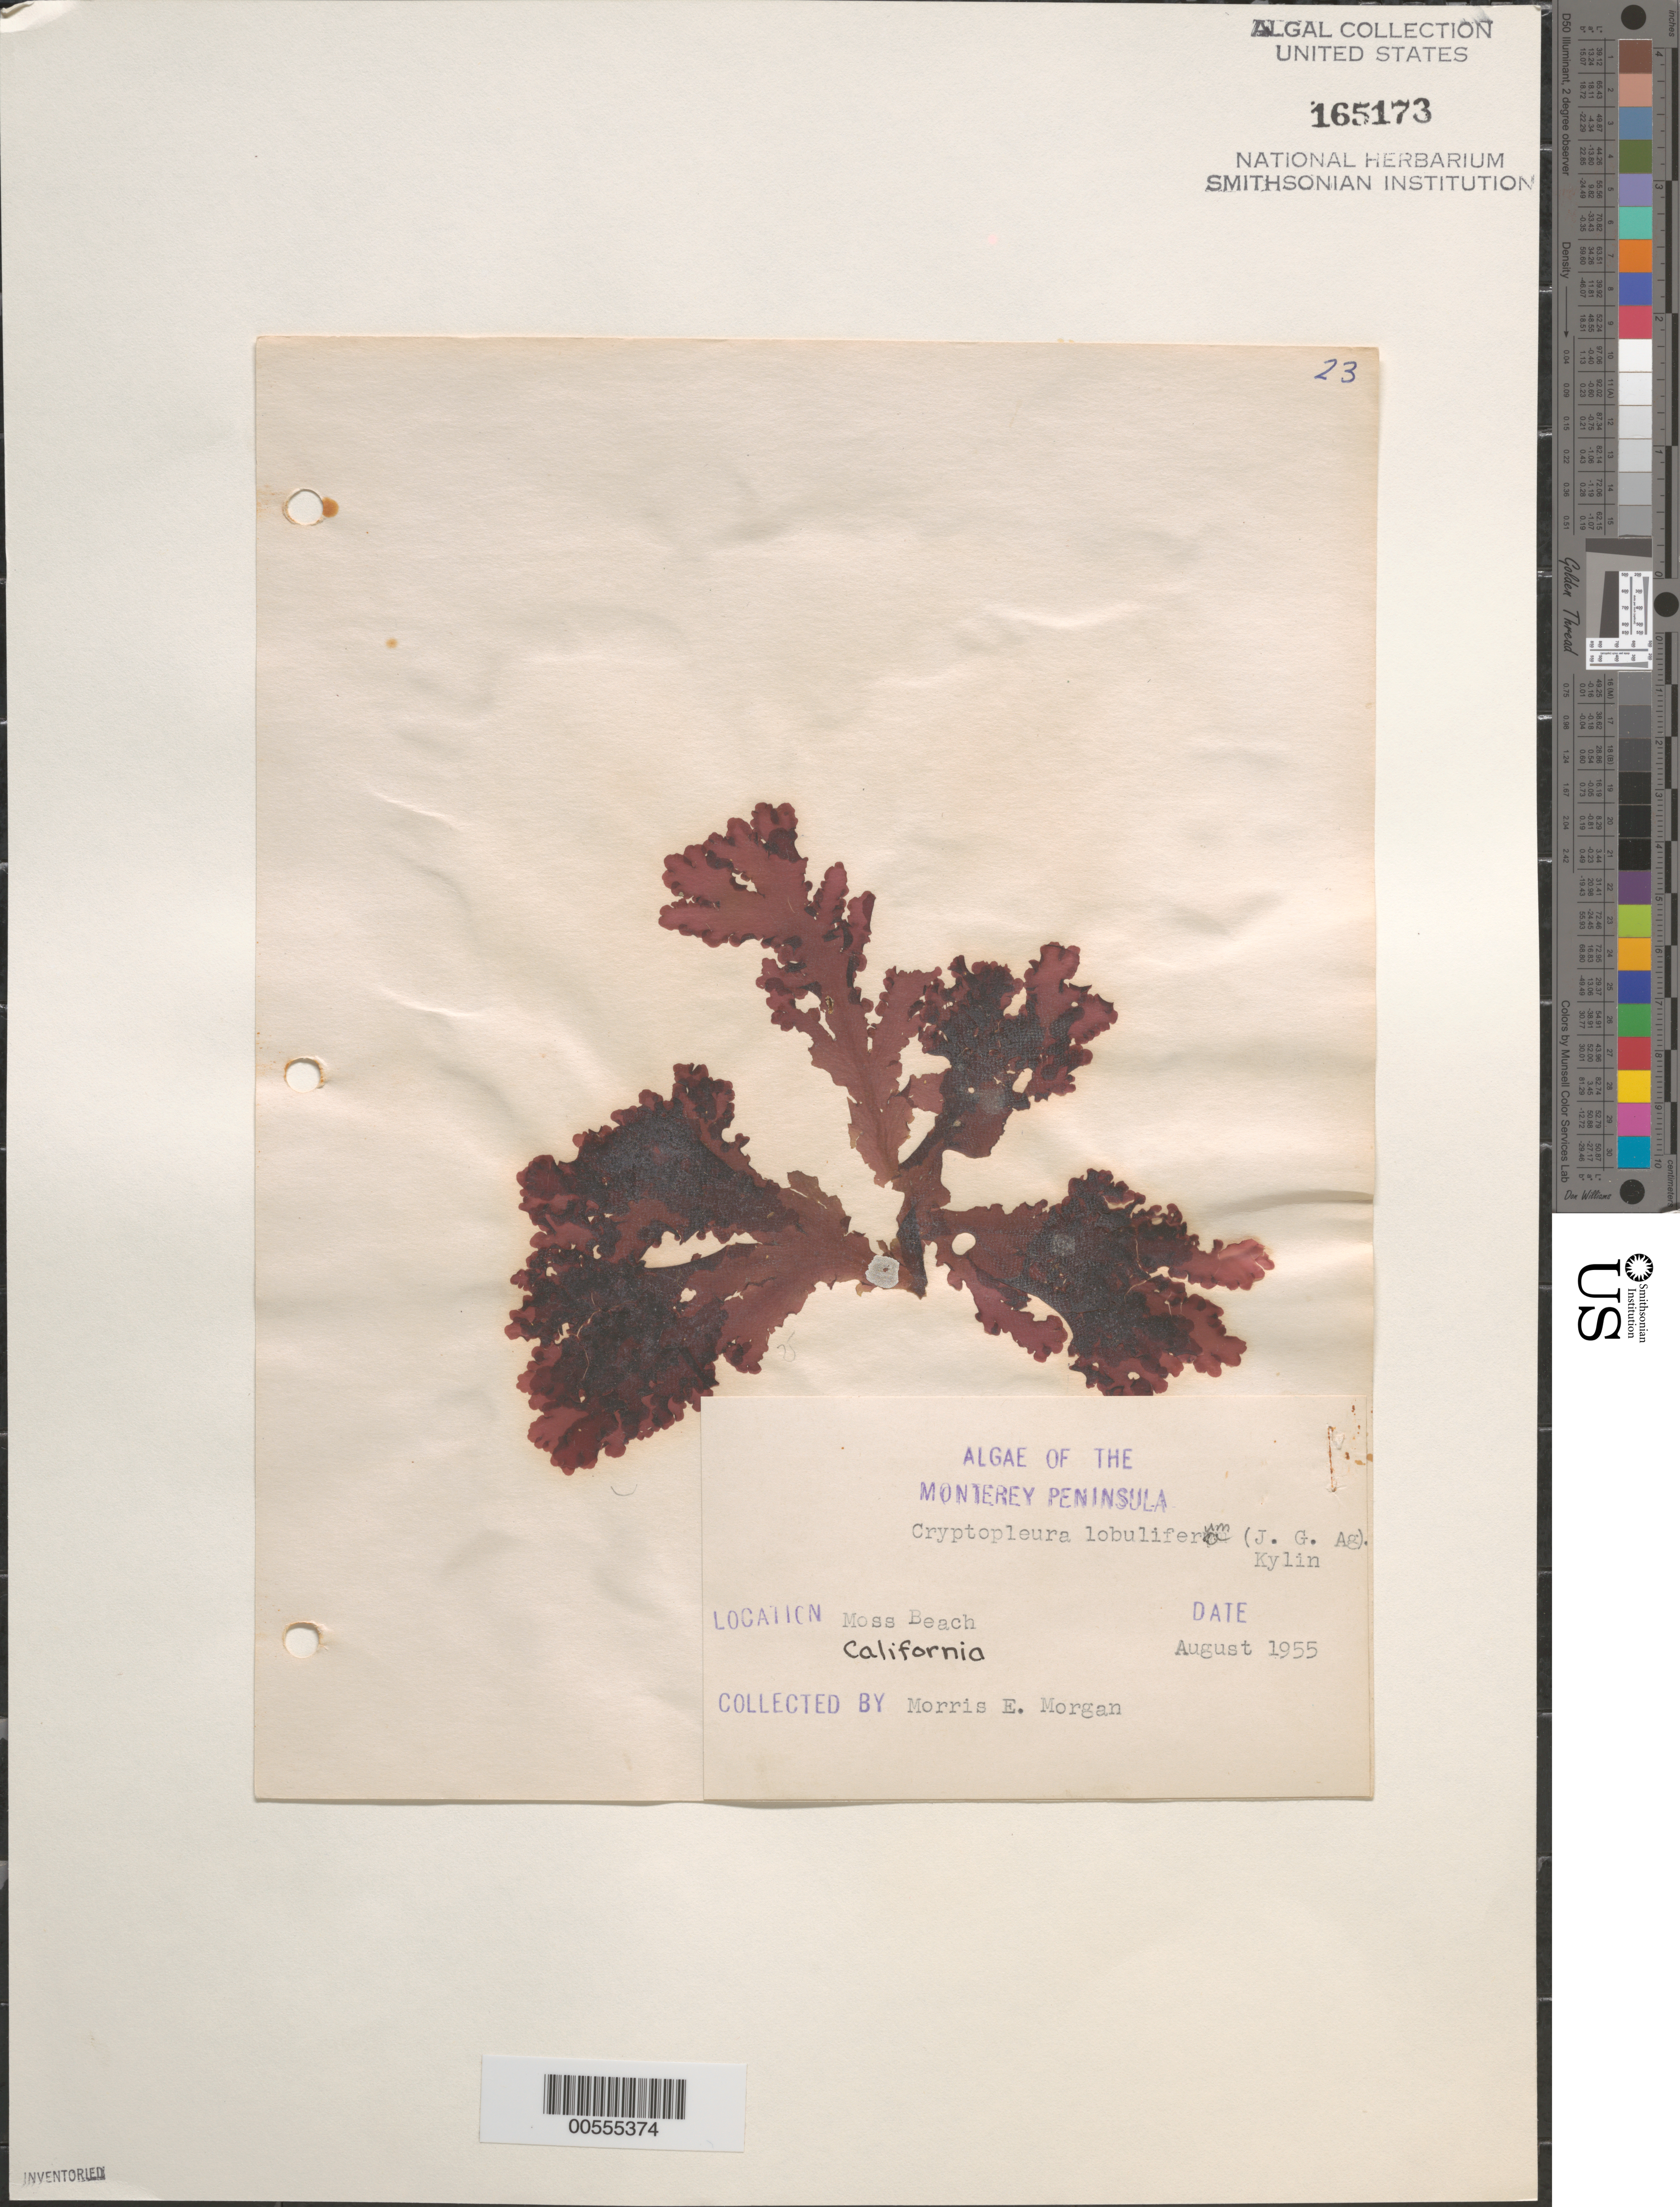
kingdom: Plantae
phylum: Rhodophyta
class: Florideophyceae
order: Ceramiales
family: Delesseriaceae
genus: Cryptopleura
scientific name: Cryptopleura lobulifera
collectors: M. Morgan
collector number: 23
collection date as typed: Aug 1955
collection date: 1955-08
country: United States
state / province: California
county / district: Monterey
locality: Moss Beach, Monterey Peninsula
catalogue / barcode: US 165173